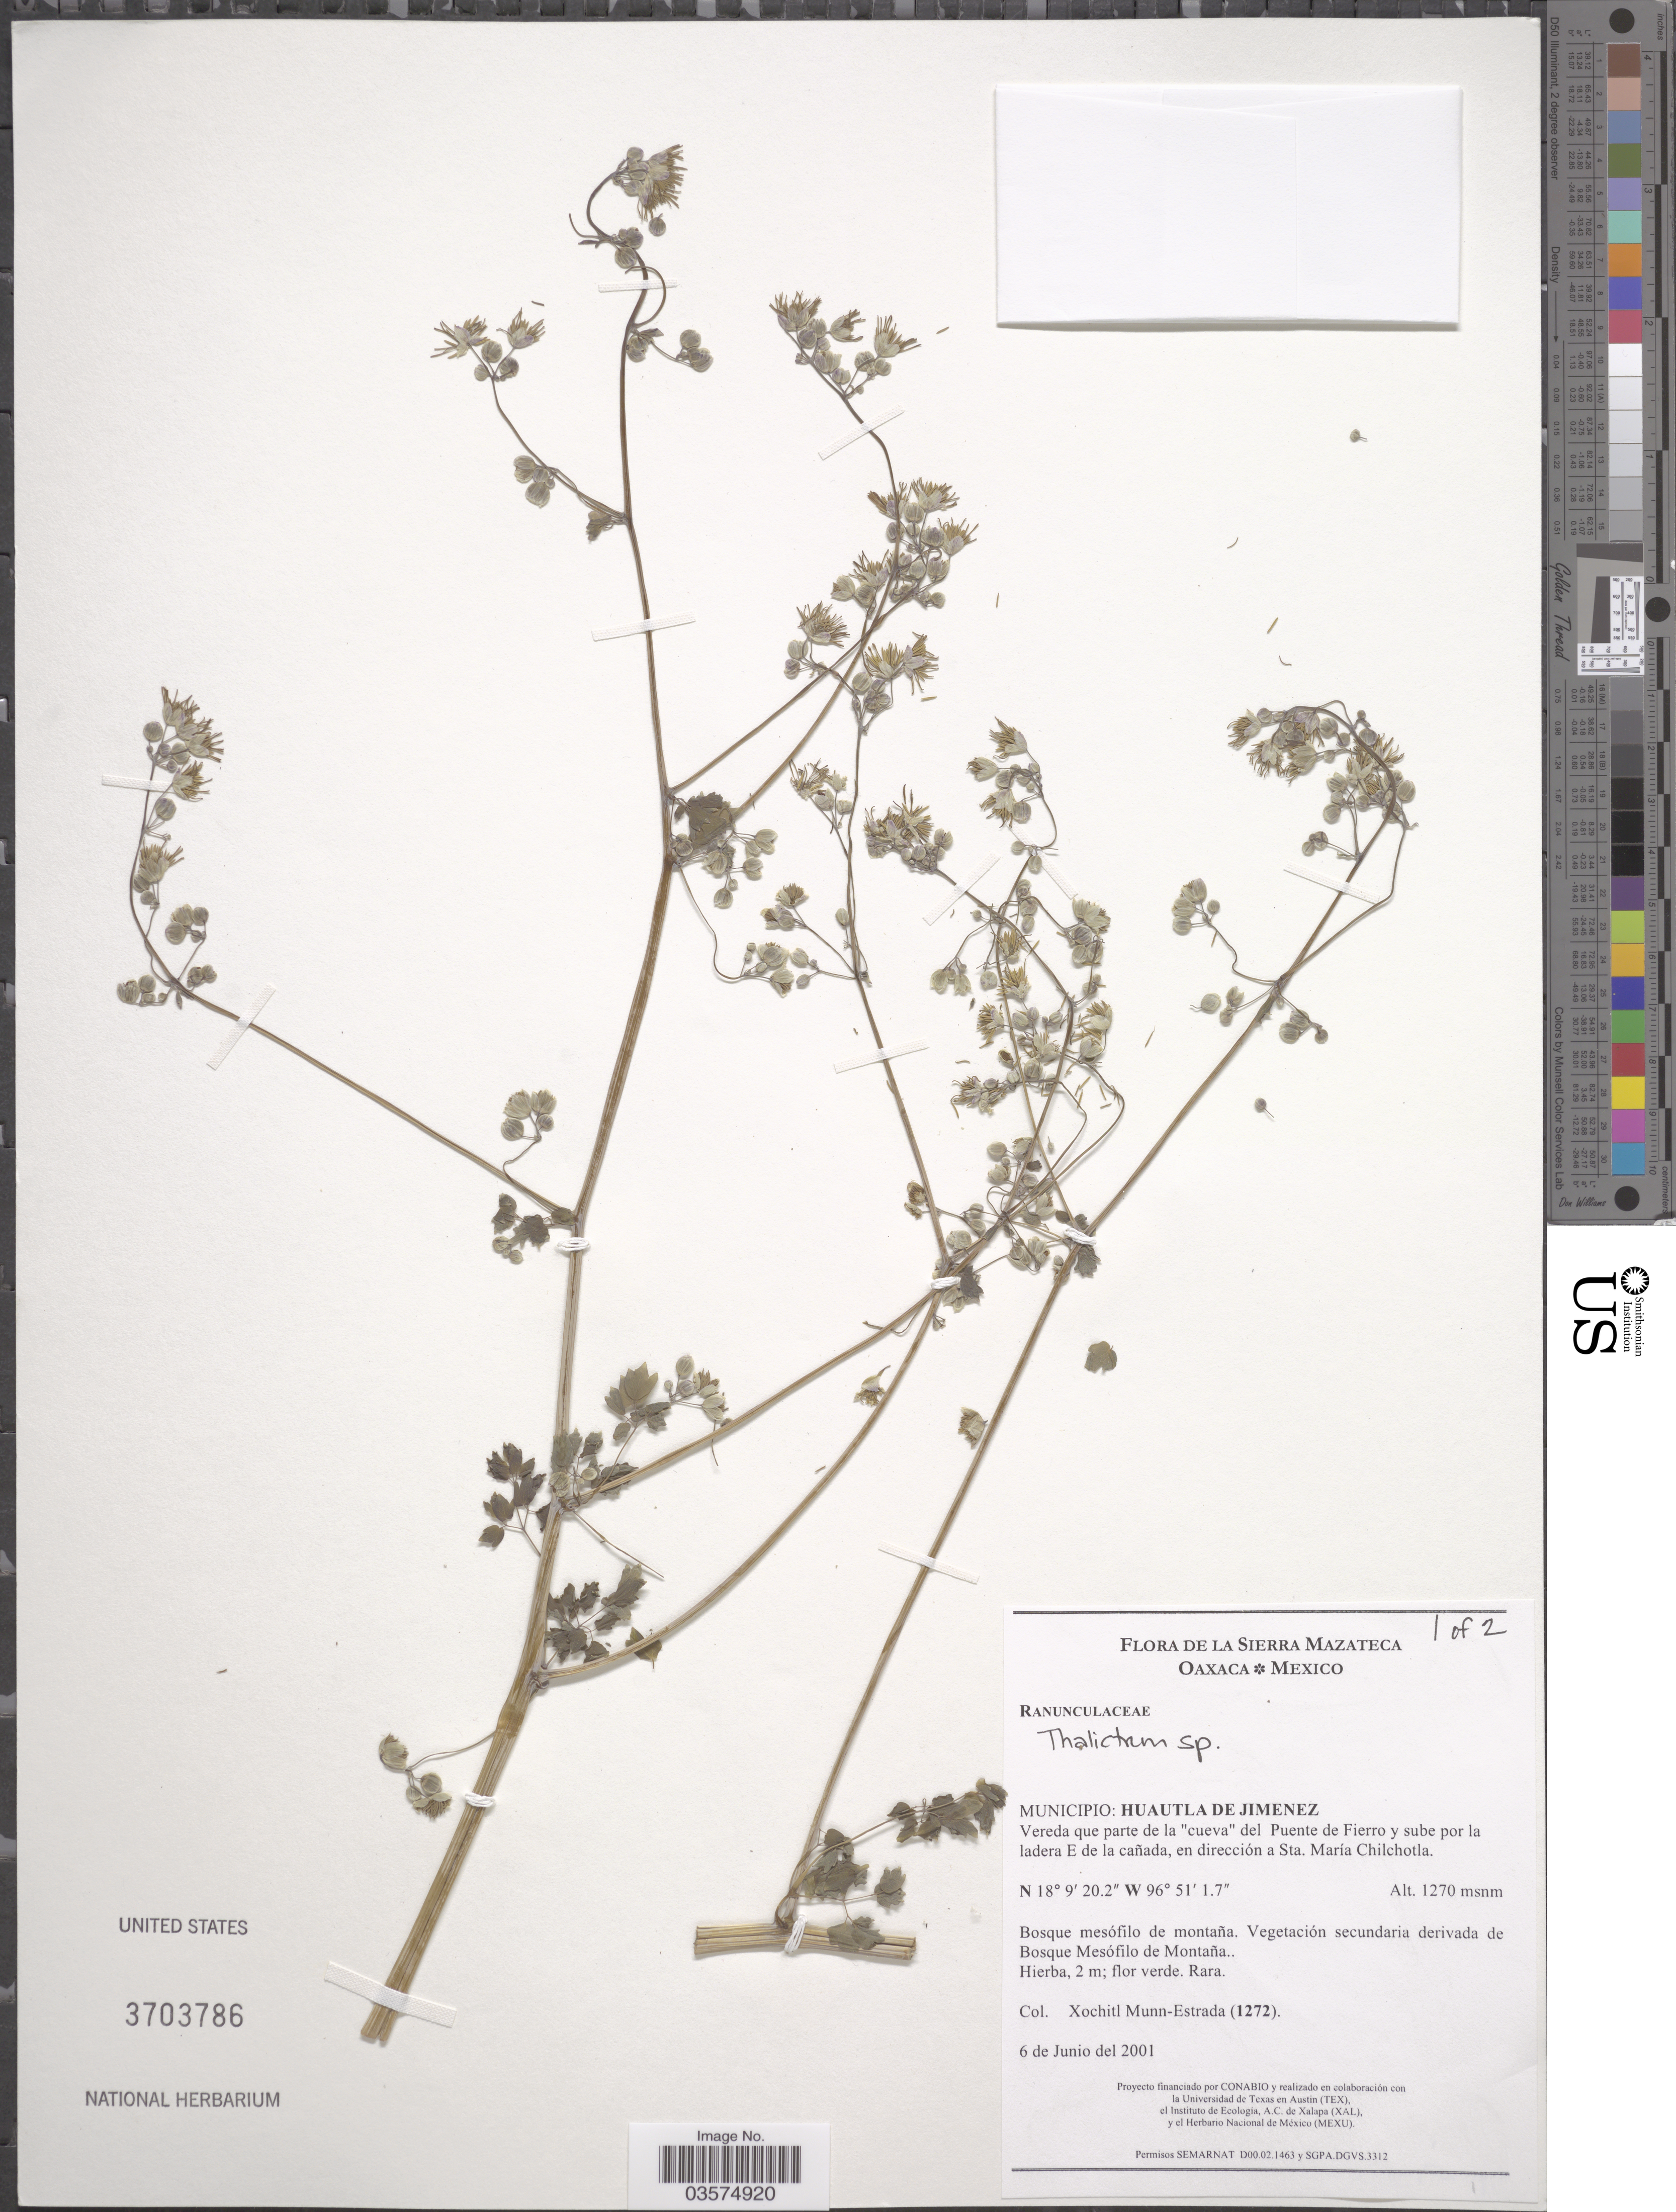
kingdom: Plantae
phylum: Tracheophyta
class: Magnoliopsida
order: Ranunculales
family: Ranunculaceae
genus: Thalictrum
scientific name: Thalictrum sp.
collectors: X. Munn-Estrada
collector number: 1272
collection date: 2001-06-06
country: Mexico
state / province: Oaxaca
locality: La Sierra Mazateca. Municipio: Huautla de Jimenez. Vereda que parte de la "cueva" del Puente de Fierro y sube por la ladera E de la cañada, en dirección a Sta. María Chilchotla.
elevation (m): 1270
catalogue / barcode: US 3703786